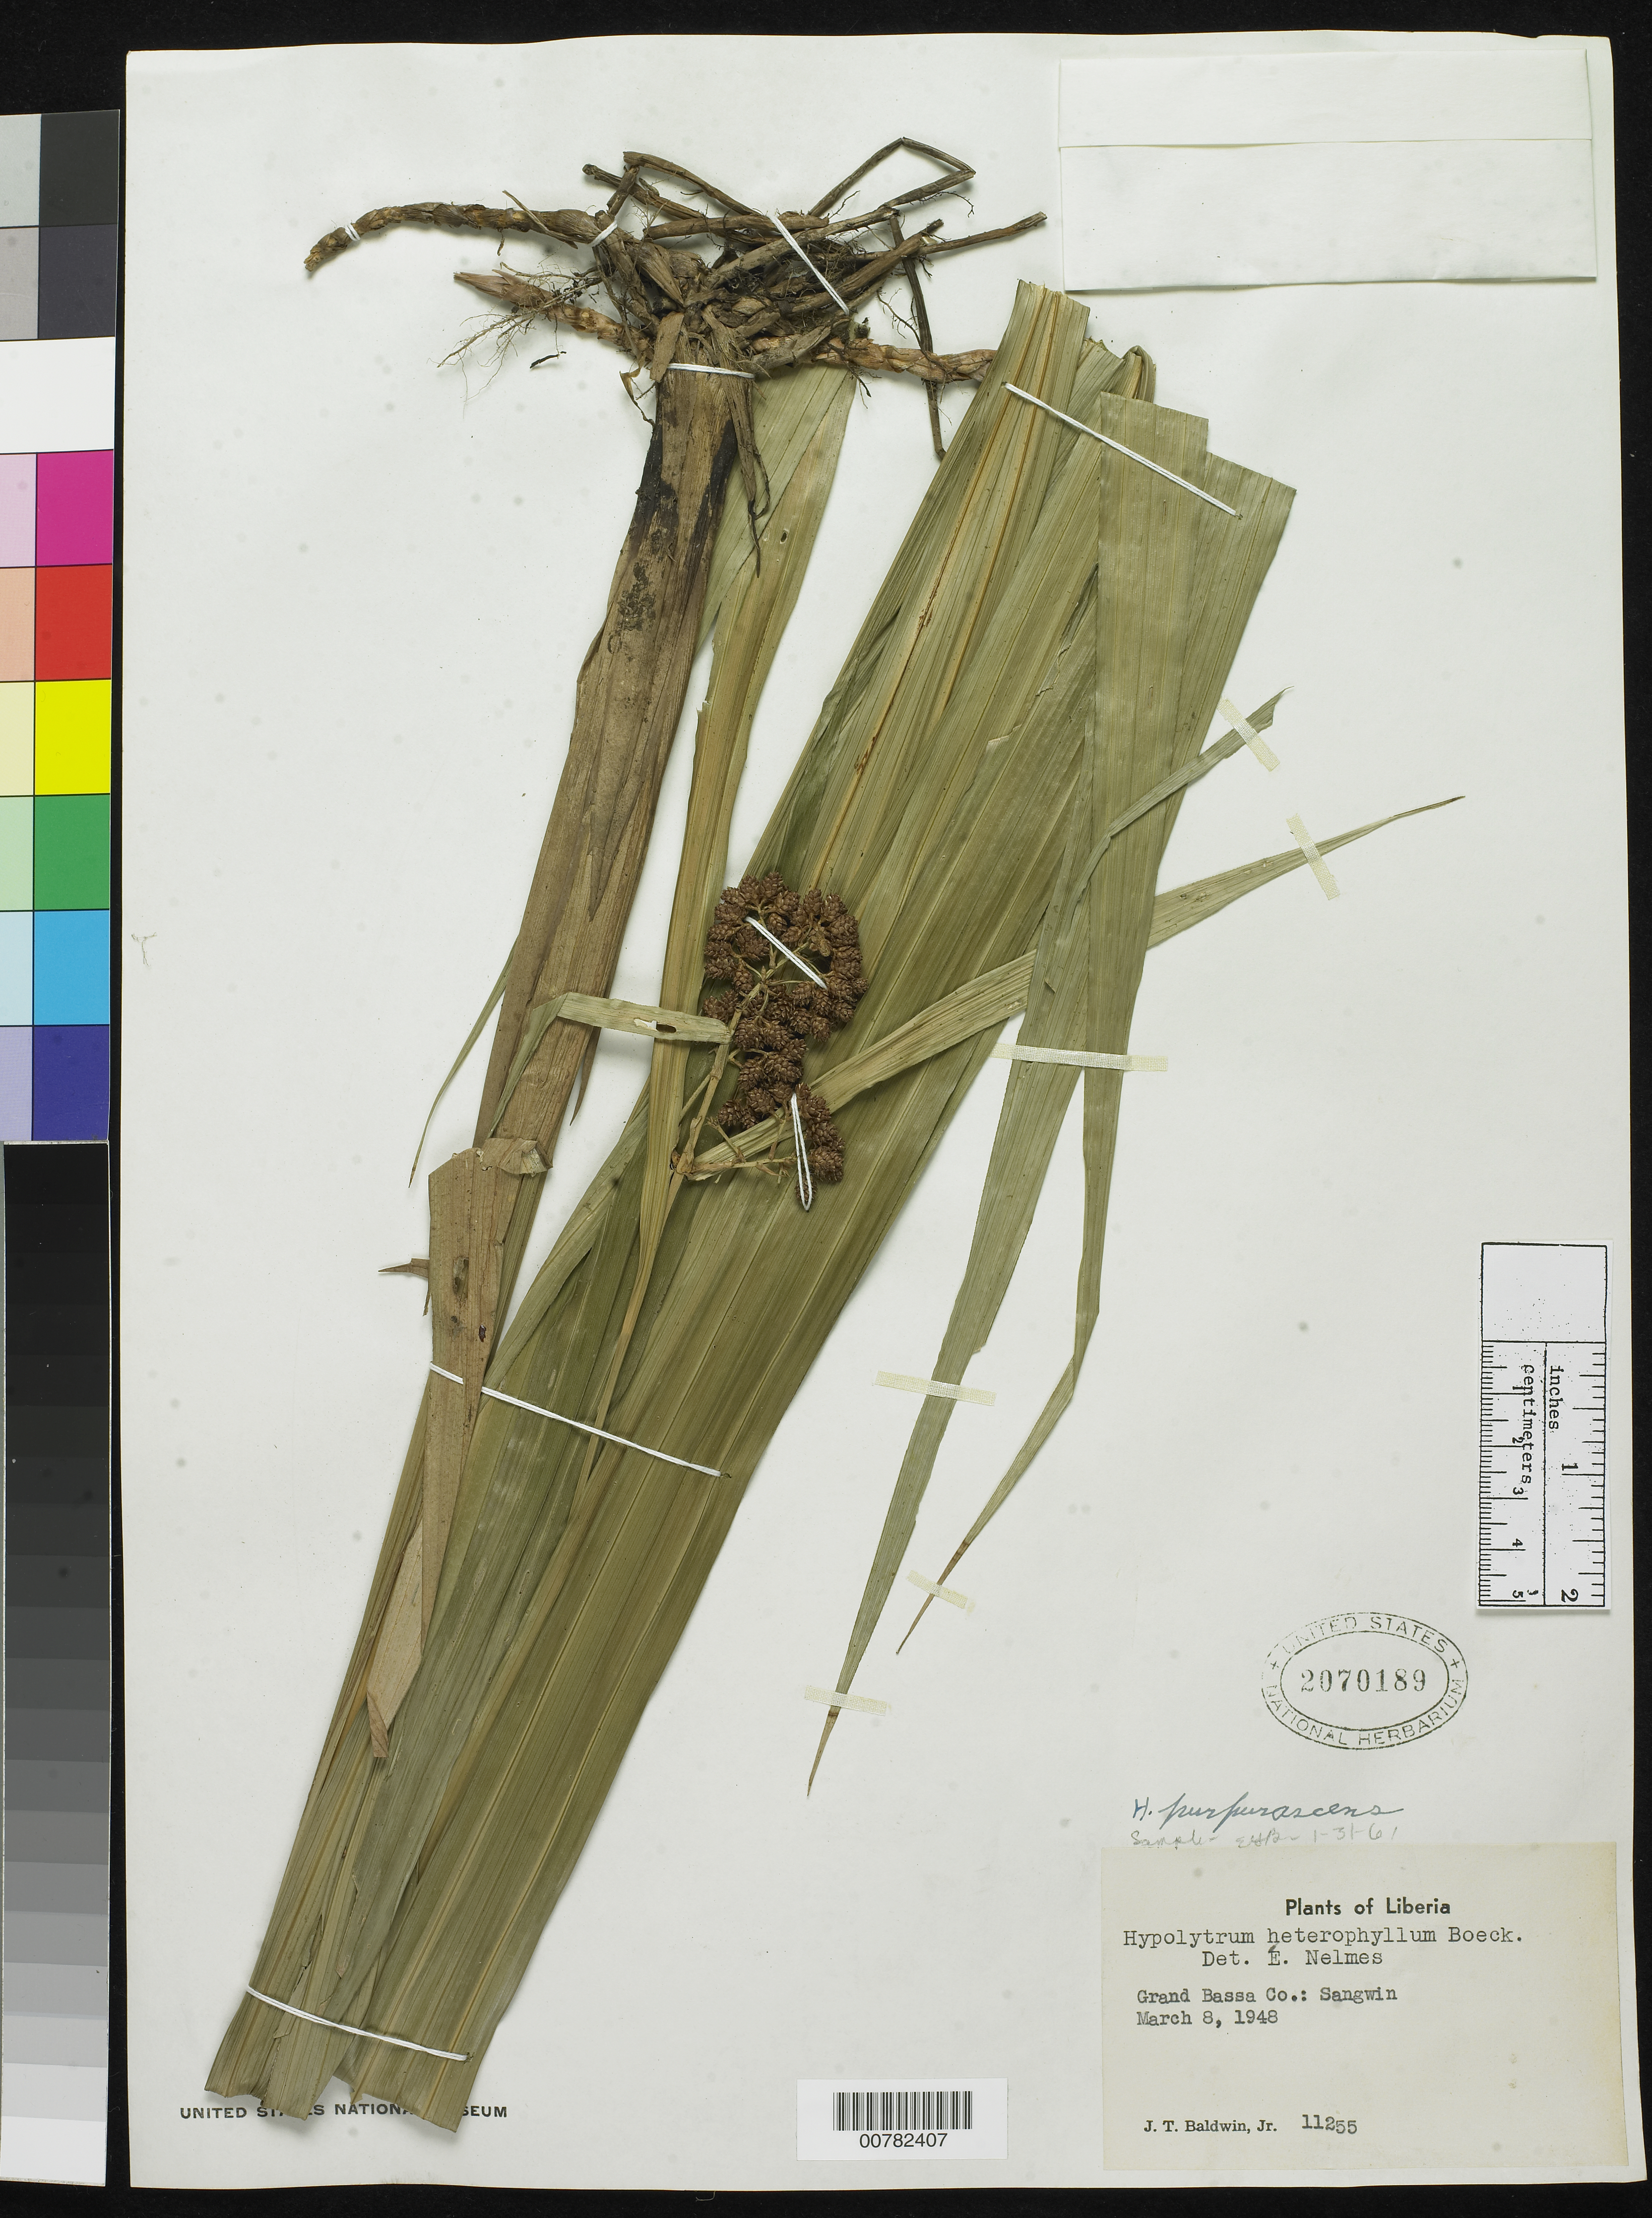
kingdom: Plantae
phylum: Tracheophyta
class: Liliopsida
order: Poales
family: Cyperaceae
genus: Hypolytrum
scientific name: Hypolytrum purpurascens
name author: Cherm.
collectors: J. T. Baldwin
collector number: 11255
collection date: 1948-03-08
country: Liberia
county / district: Grand Bassa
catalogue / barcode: US 2070189